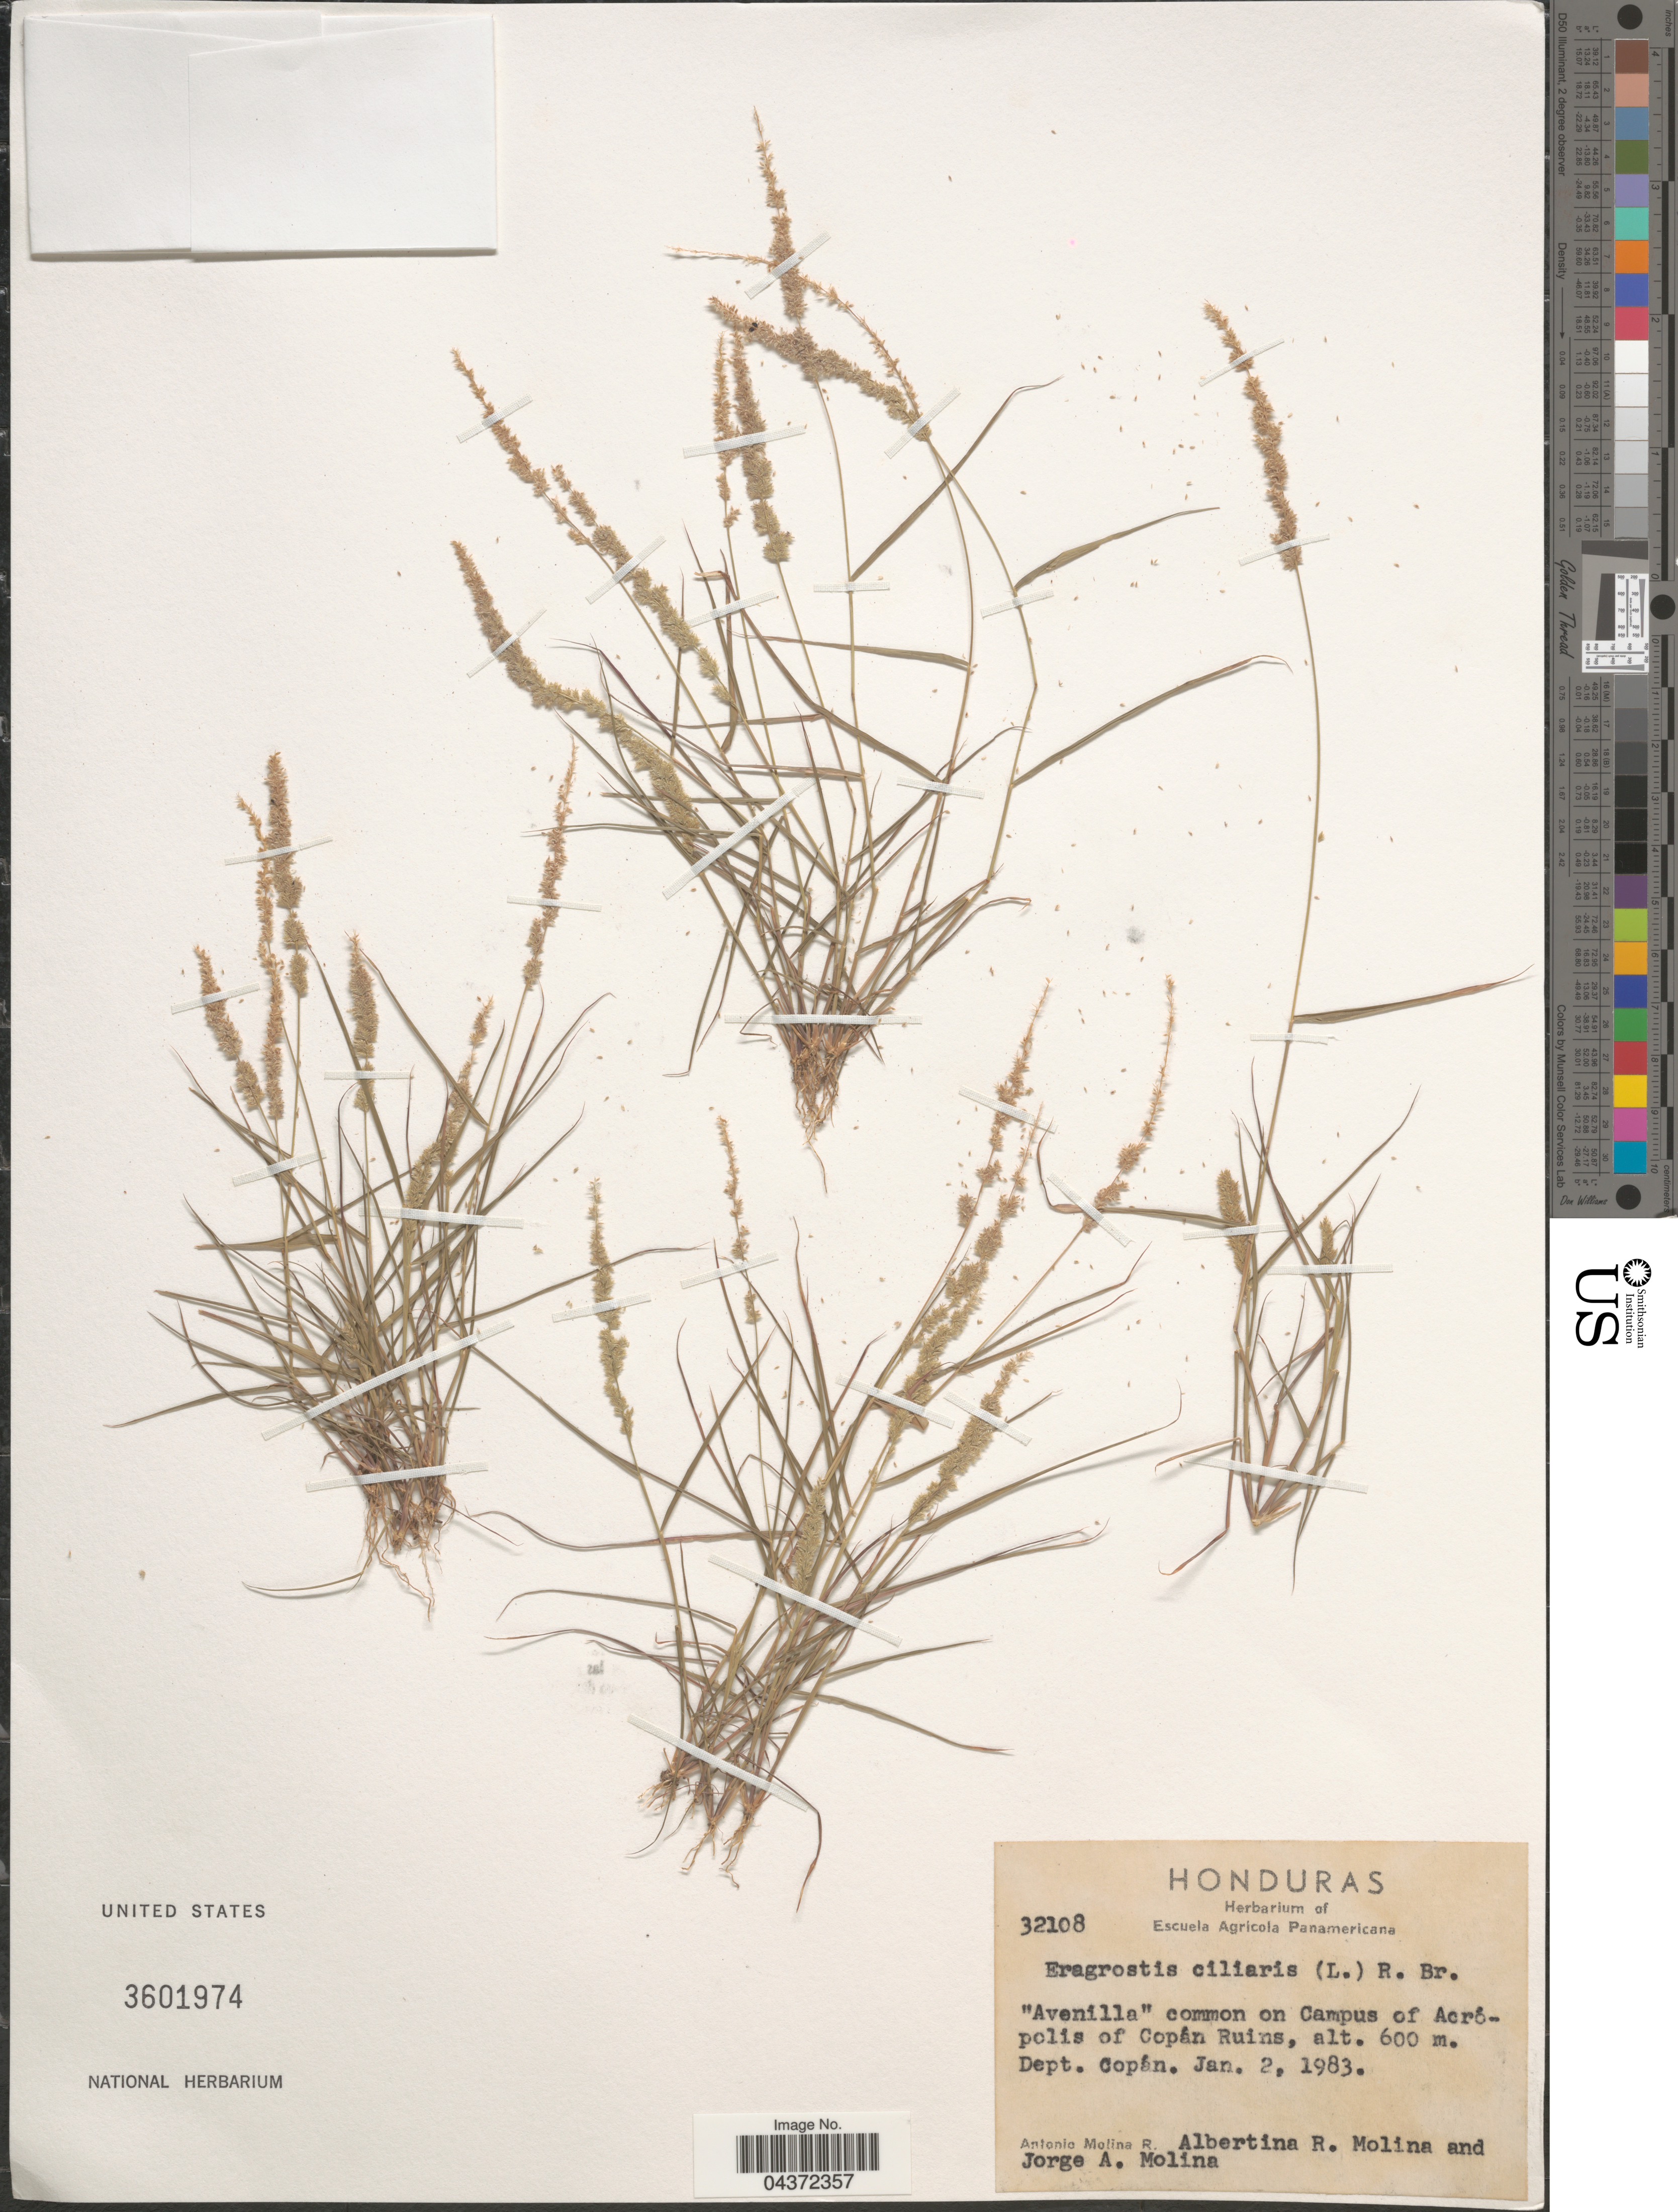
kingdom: Plantae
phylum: Tracheophyta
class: Liliopsida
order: Poales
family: Poaceae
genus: Eragrostis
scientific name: Eragrostis ciliaris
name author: (L.) R. Br.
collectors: A. Molina R., A. R. Molina & J. A. Molina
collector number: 32108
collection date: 1983-01-02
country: Honduras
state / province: Copan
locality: Comon on Campus of Acrópolis of Copán Ruins. Dept. Copán.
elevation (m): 600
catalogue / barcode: US 3601974